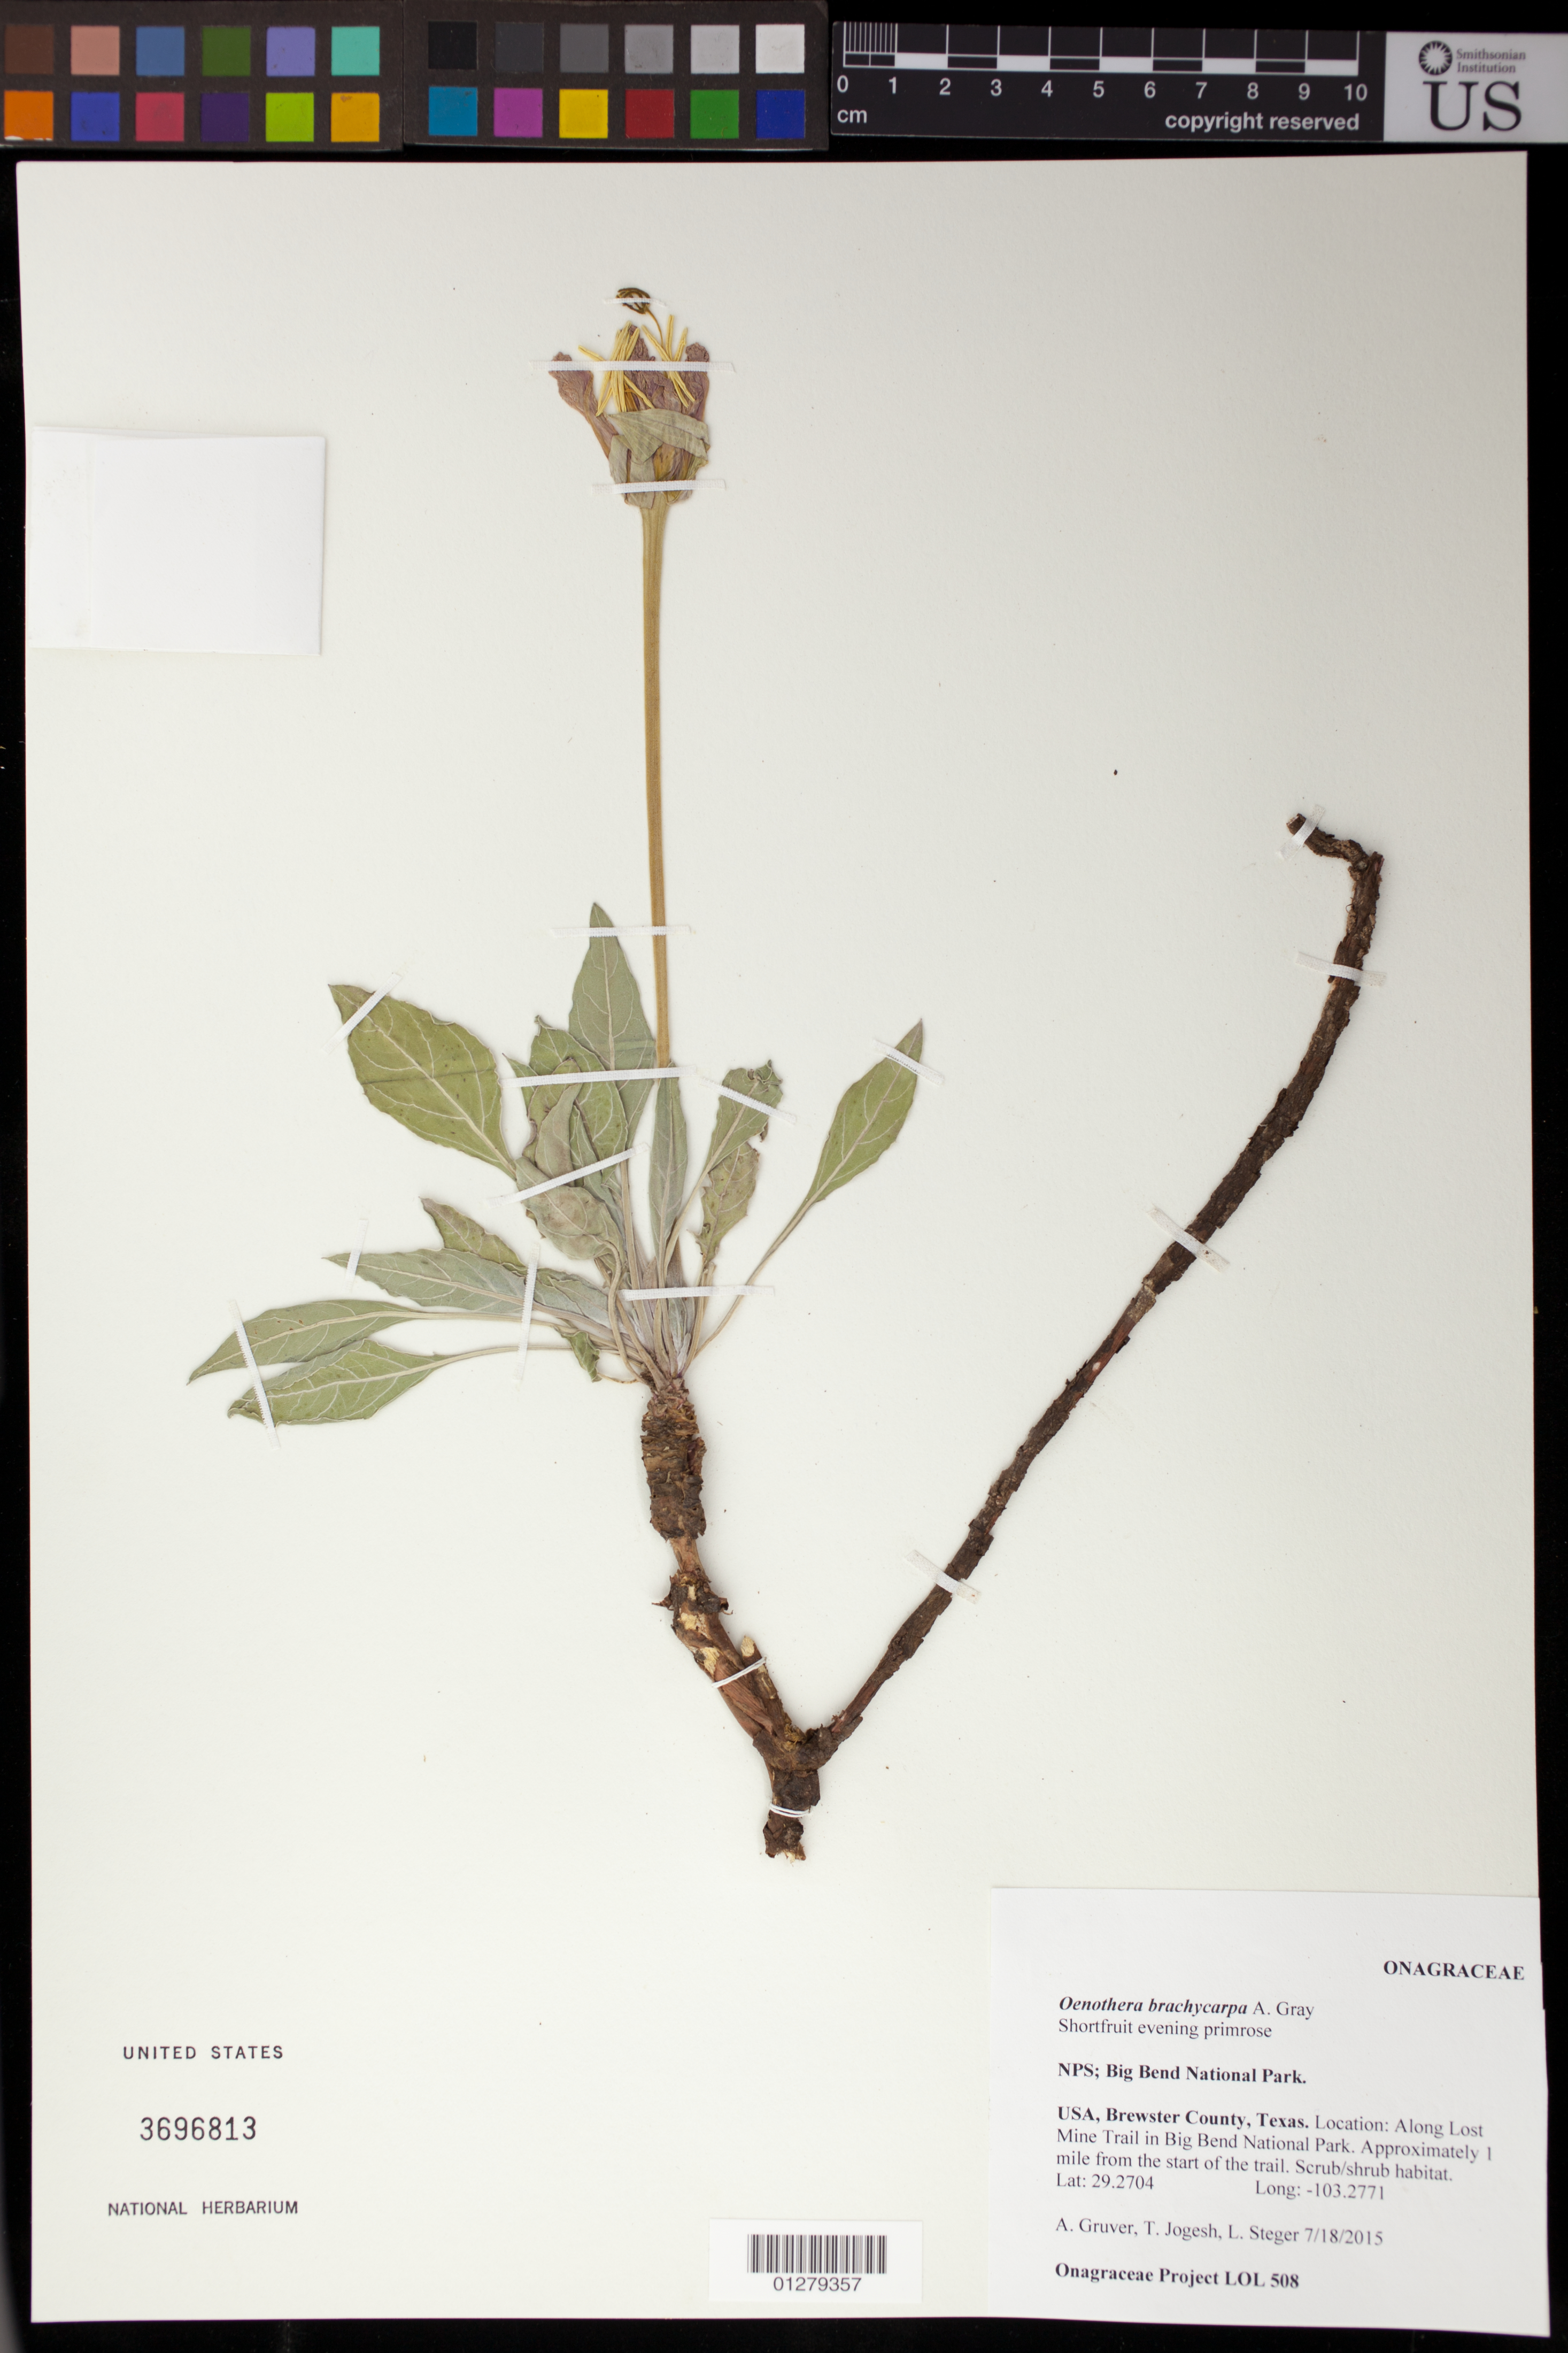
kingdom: Plantae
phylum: Tracheophyta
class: Magnoliopsida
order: Myrtales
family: Onagraceae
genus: Oenothera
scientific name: Oenothera brachycarpa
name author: A. Gray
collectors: T. Jojesh, A. Gruver, L. Steger & T. Tate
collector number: LOL 508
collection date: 2015-07-18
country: United States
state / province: Texas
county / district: Big Bend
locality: Along Lost Mine Trail in Big Bend National Park. Approximately 1 mile from the start of the trail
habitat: Scrub/shrub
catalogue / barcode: US 3696813